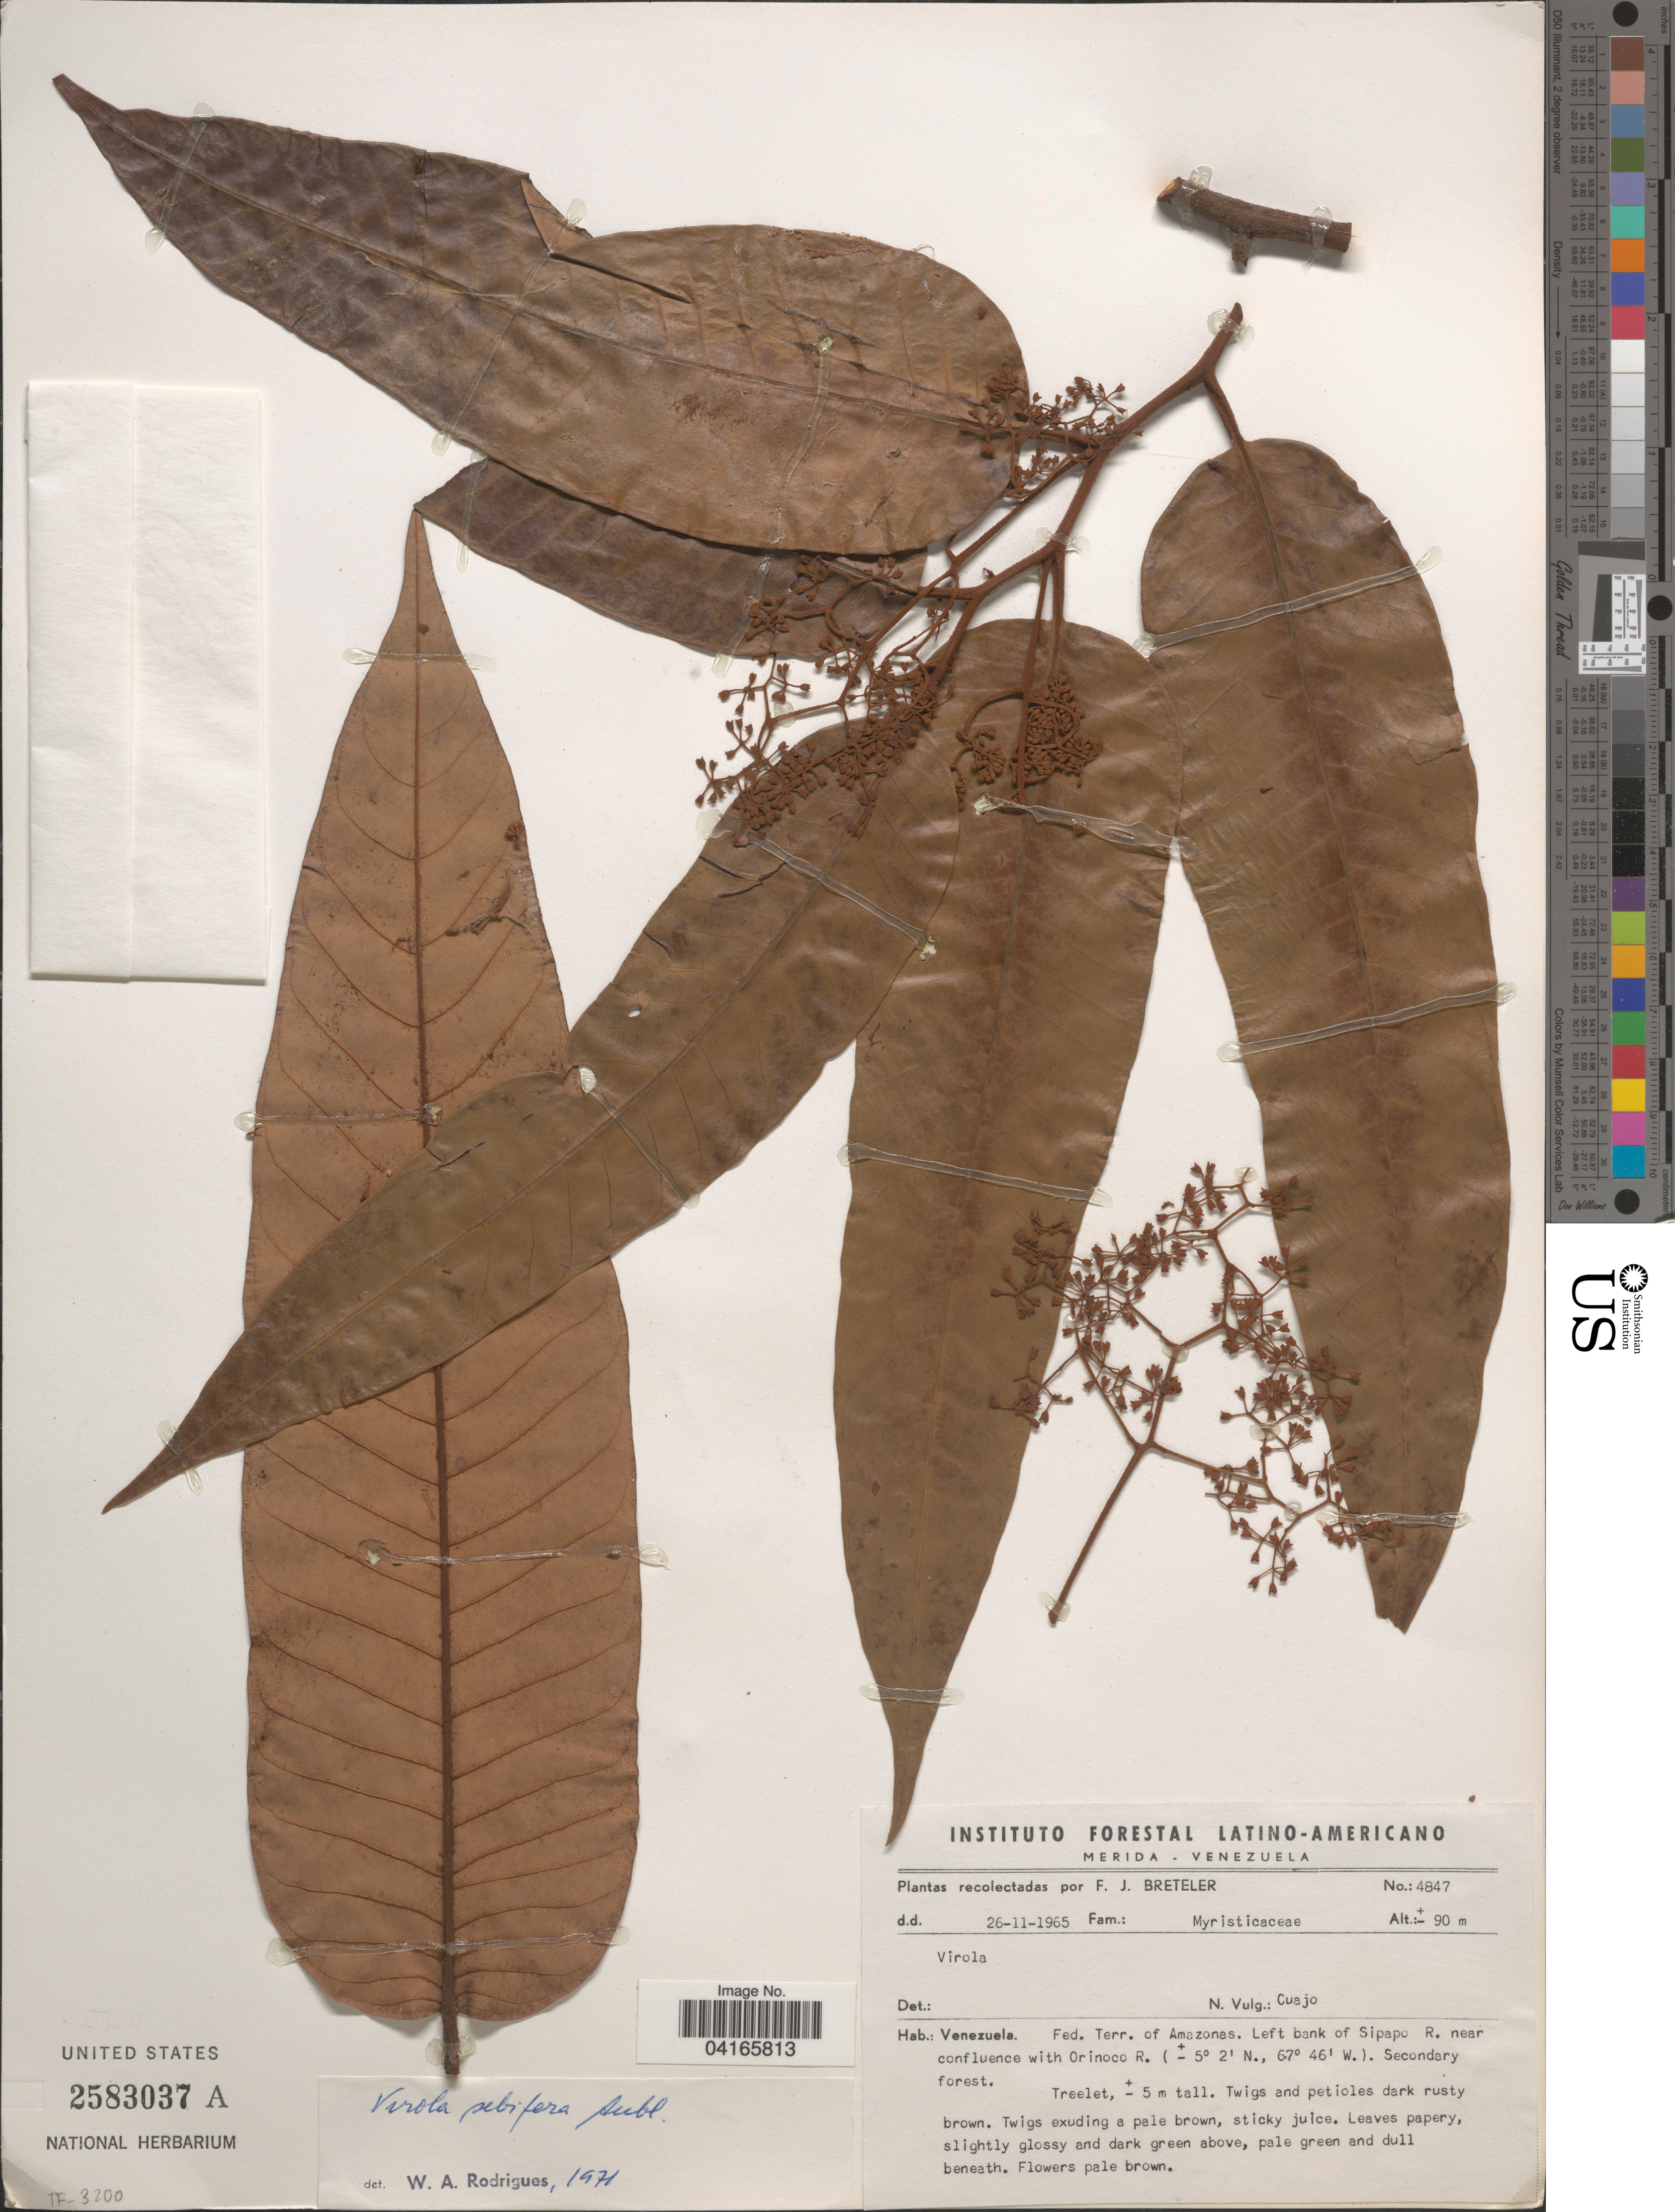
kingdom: Plantae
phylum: Tracheophyta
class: Magnoliopsida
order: Magnoliales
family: Myristicaceae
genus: Virola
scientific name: Virola sebifera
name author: Aubl.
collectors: F. J. Breteler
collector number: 4847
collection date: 1965-11-26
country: Venezuela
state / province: Amazonas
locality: Fed. Terr. of Amazonas. Left bank of Sipapo R. near confluence with Orinoco R. Secondary forest.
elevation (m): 90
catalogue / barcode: US 2583037A